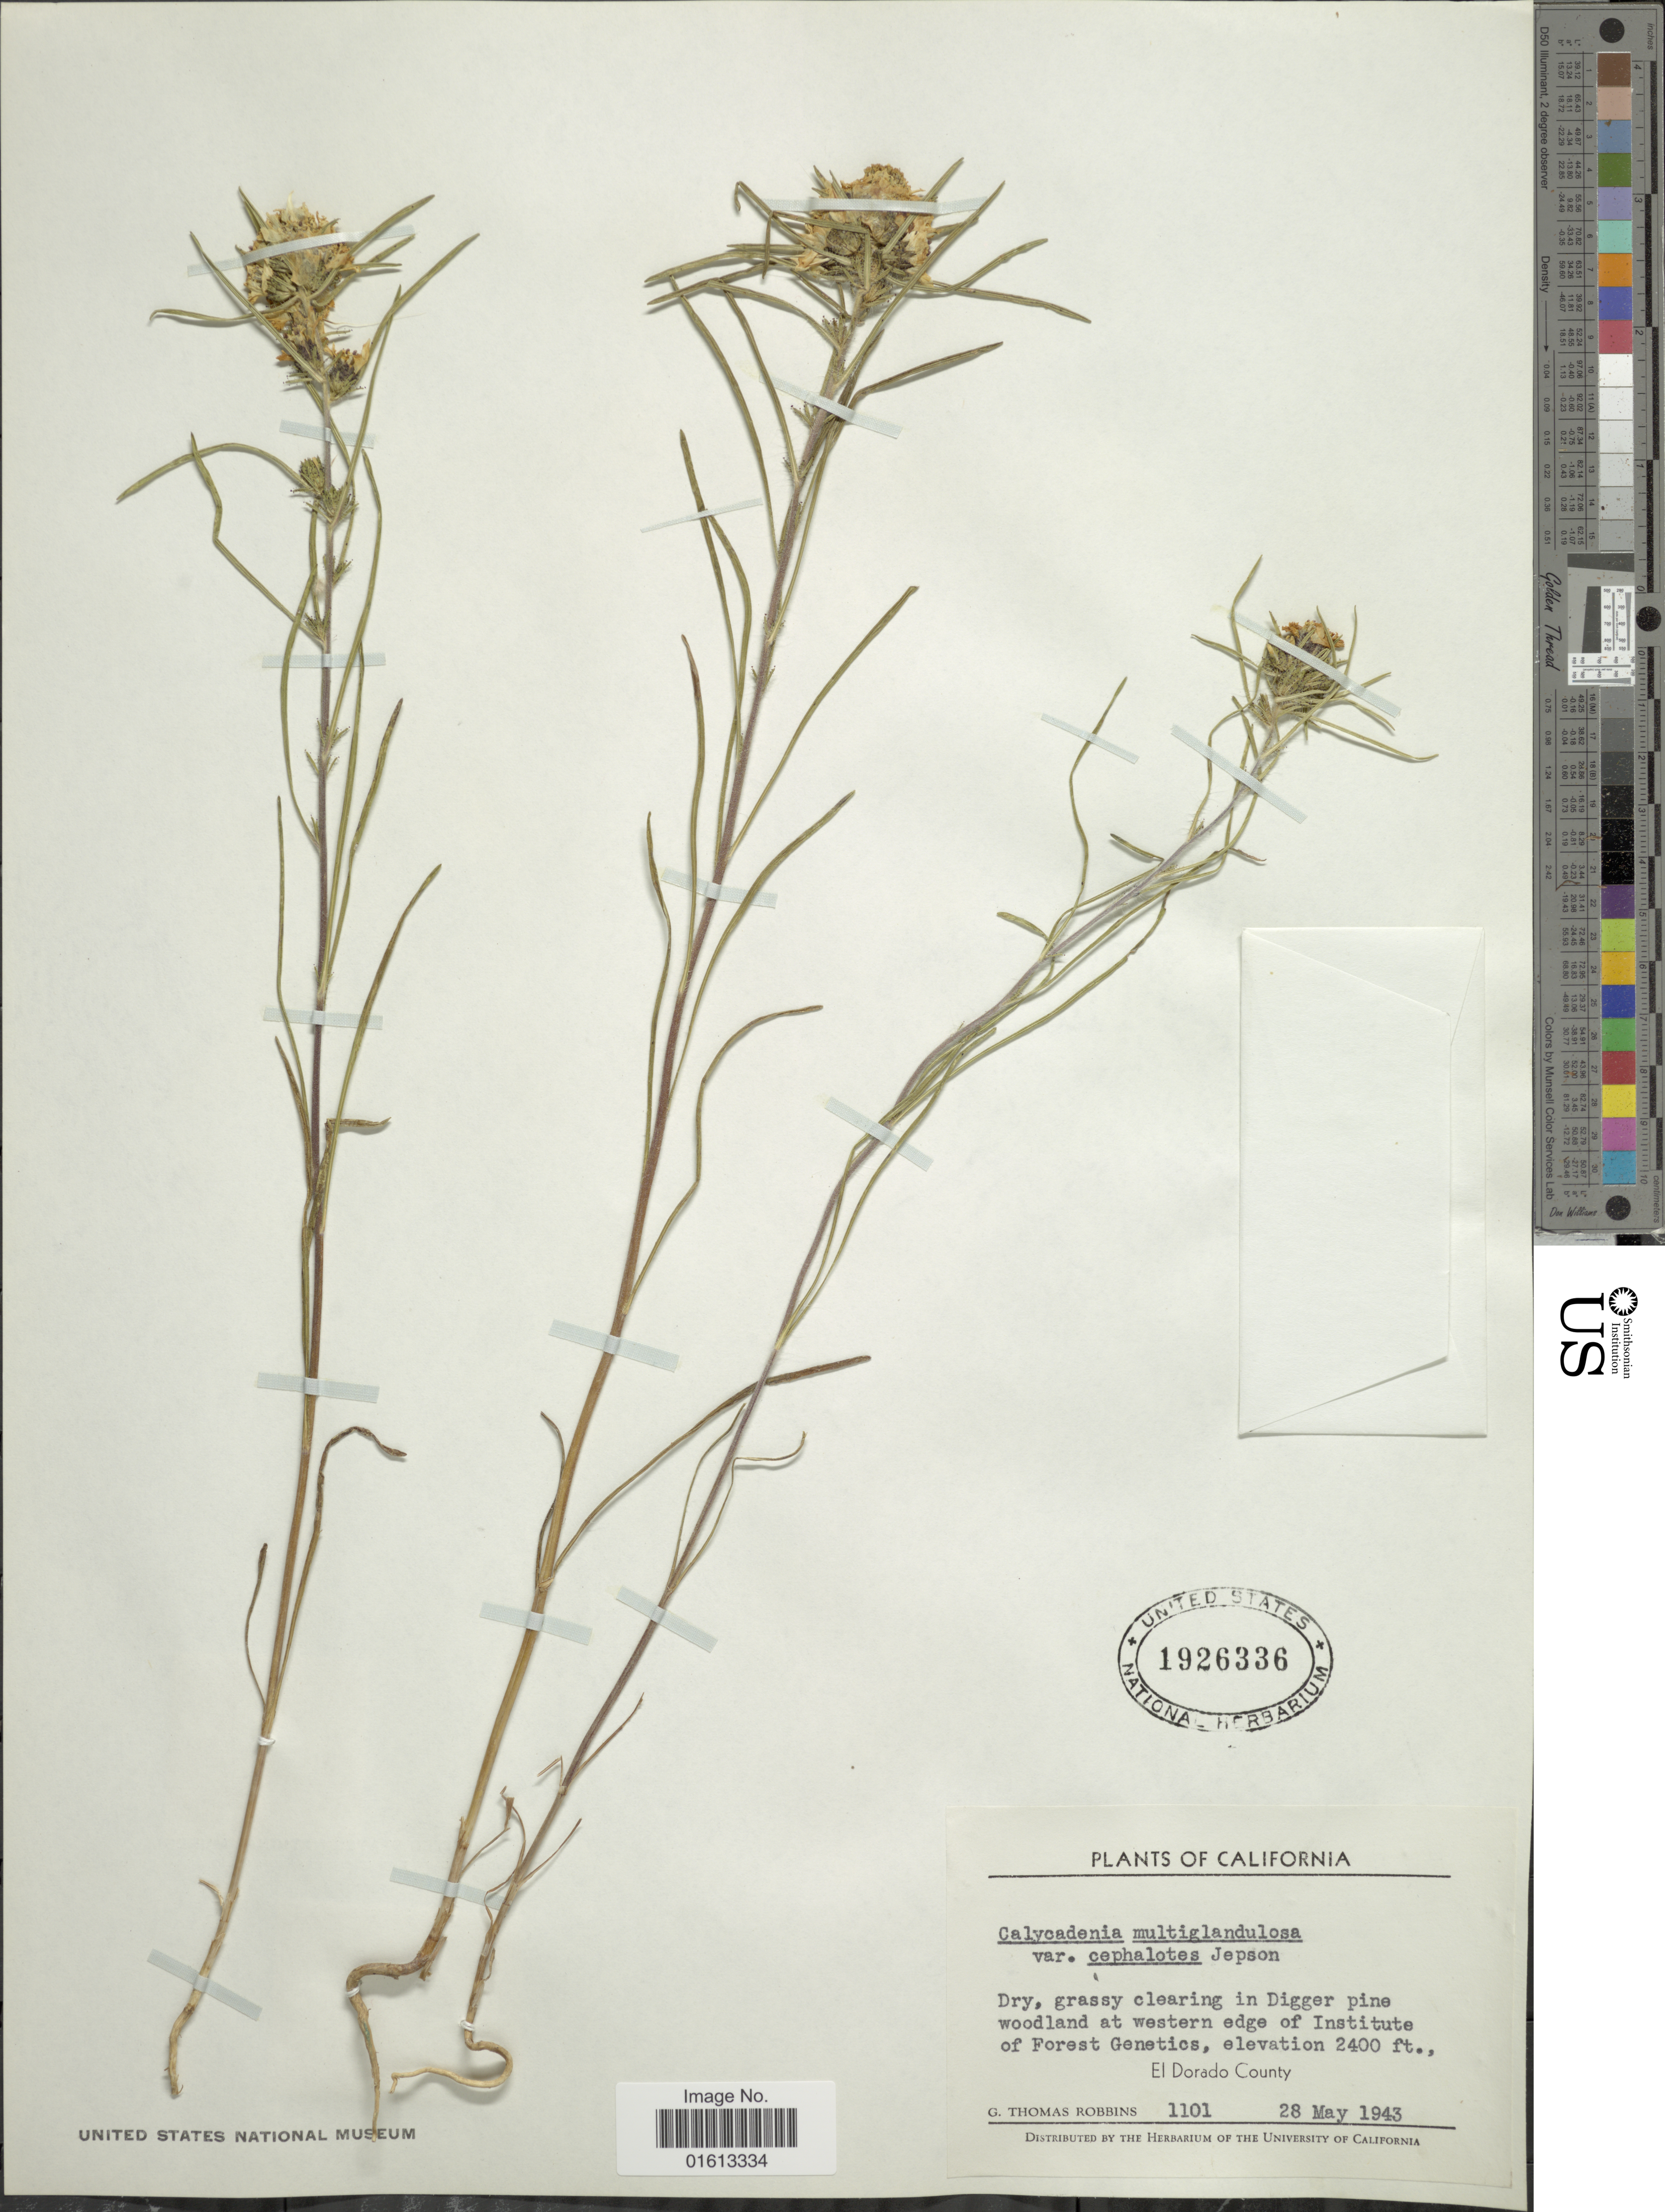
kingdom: Plantae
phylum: Tracheophyta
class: Magnoliopsida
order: Asterales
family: Asteraceae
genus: Calycadenia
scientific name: Calycadenia multiglandulosa subsp. cephalotes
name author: (DC.) D.D. Keck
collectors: G. T. Robbins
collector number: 1101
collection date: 1943-05-28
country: United States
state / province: California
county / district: El Dorado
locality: Grassy clearing in Digger pine woodland at western edge of Institute of Forest Genetics, El Dorado County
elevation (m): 732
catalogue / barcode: US 1926336